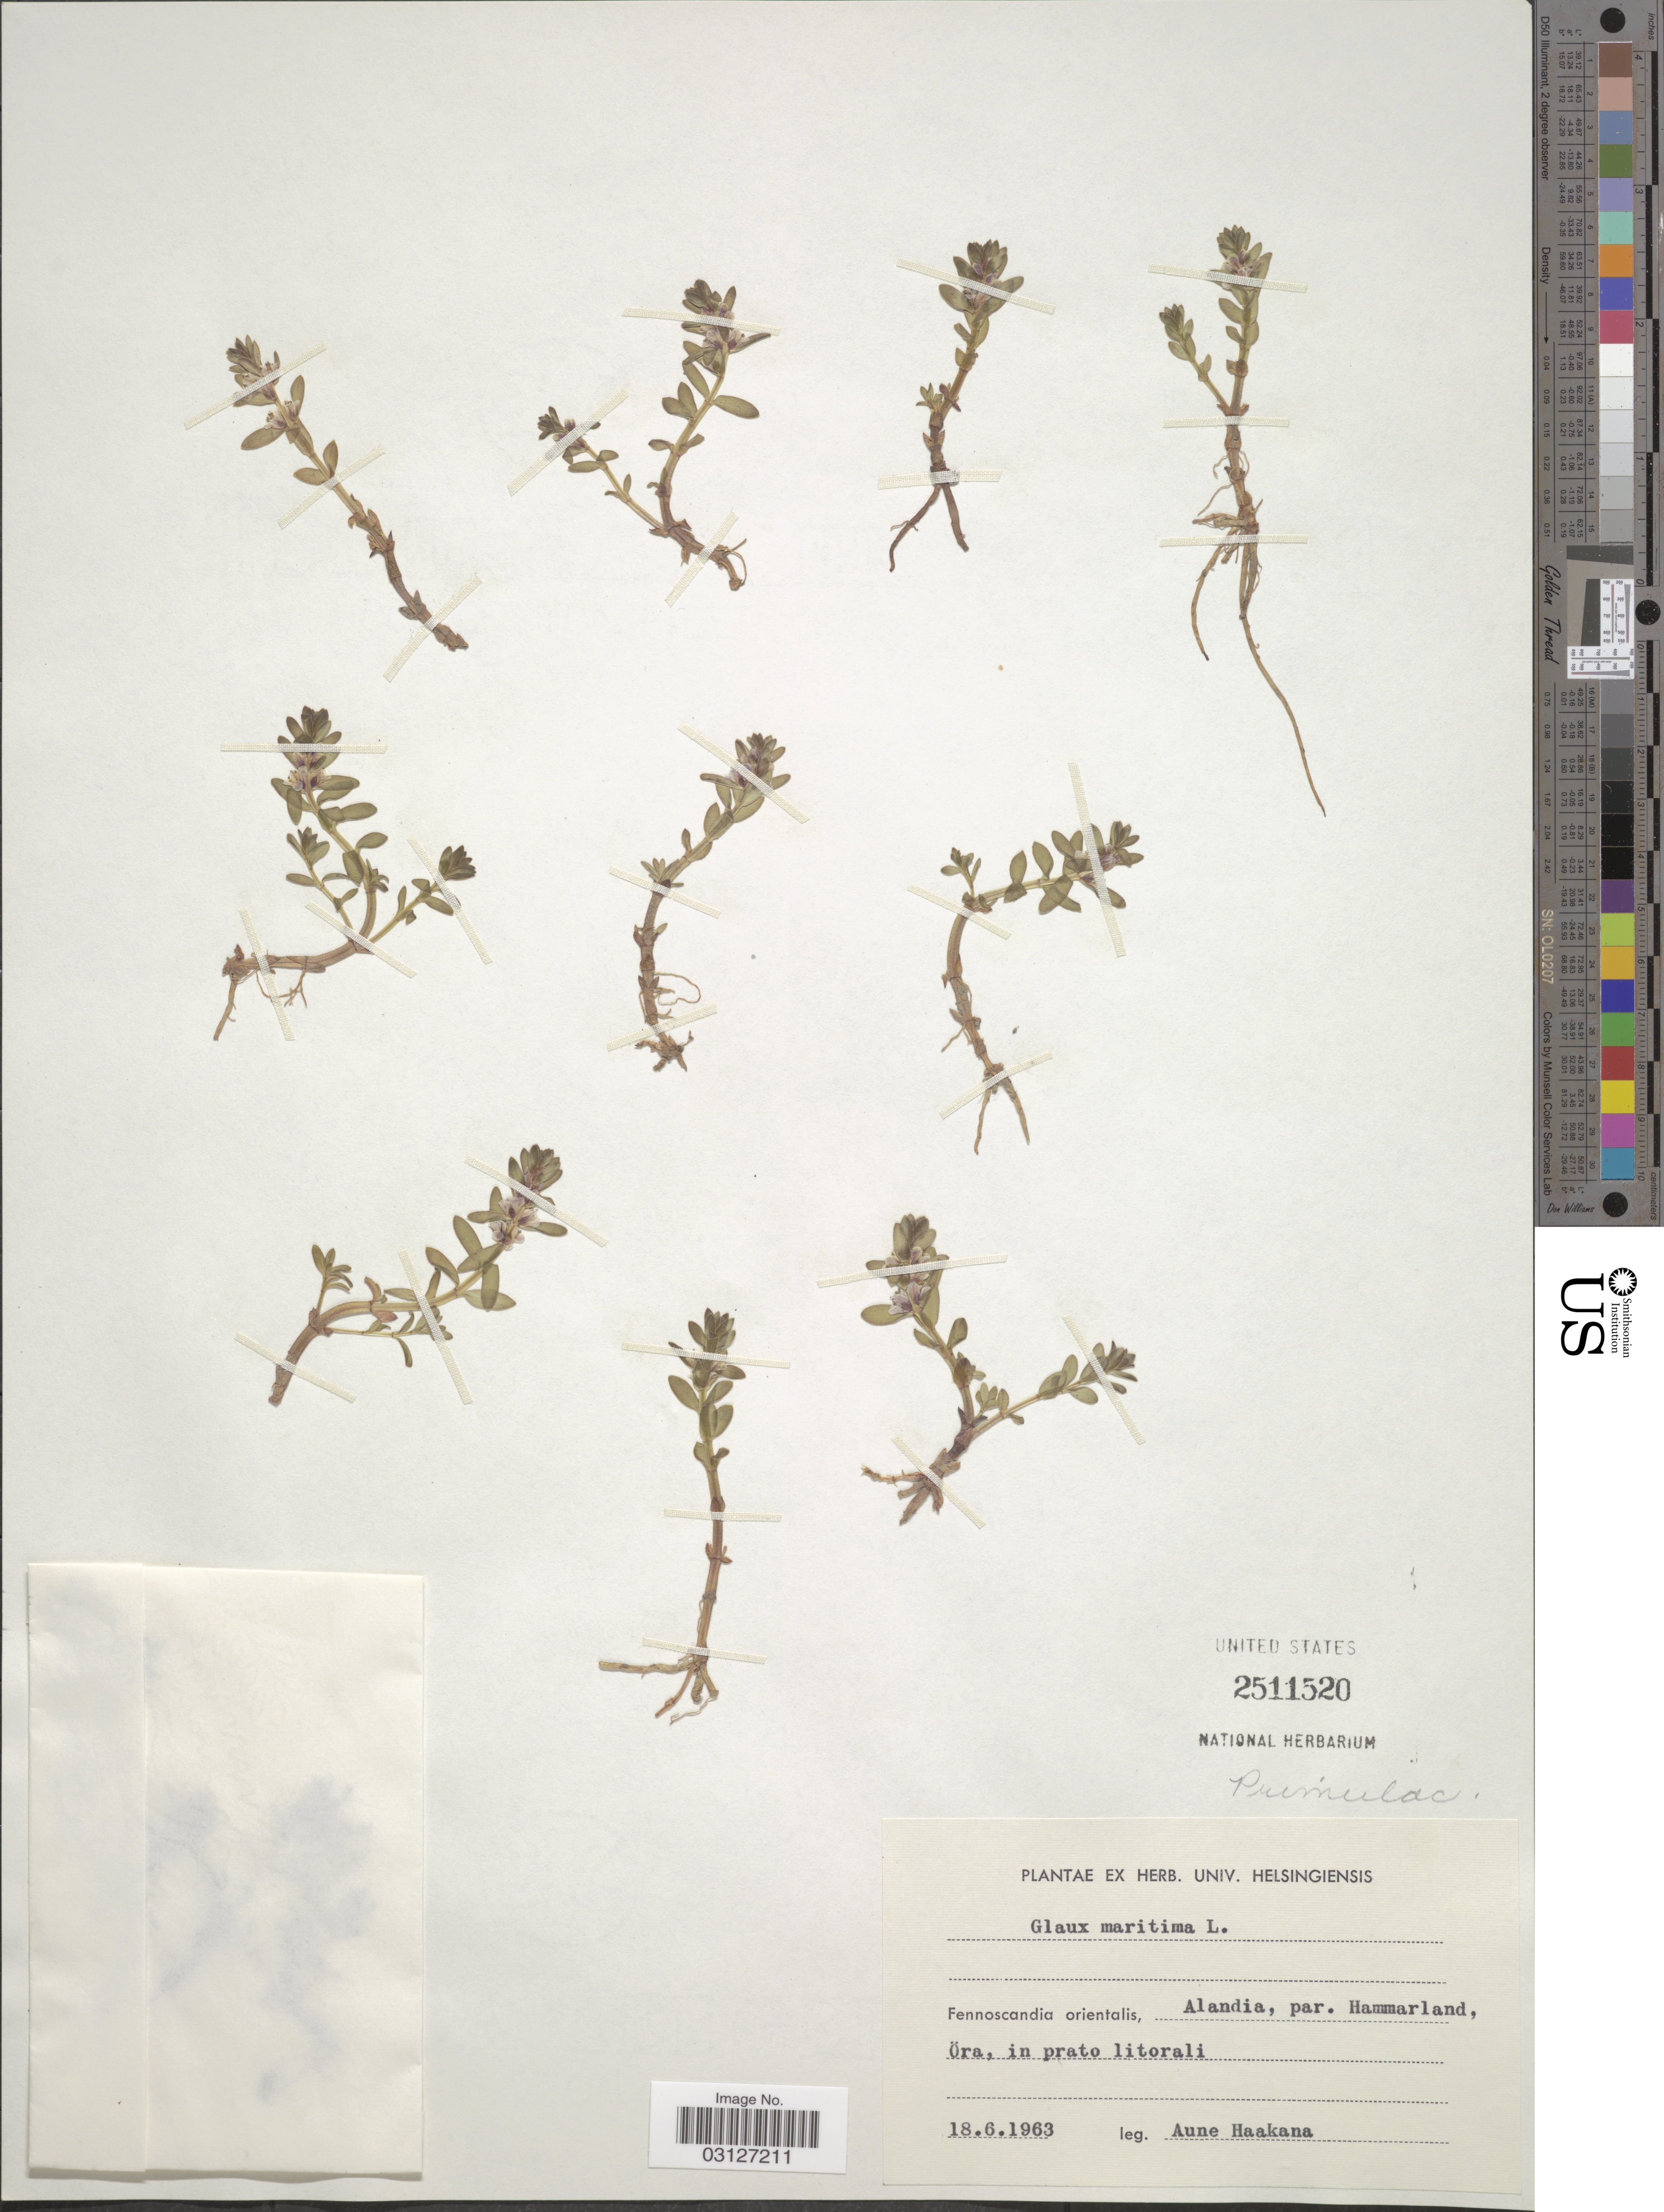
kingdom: Plantae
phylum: Tracheophyta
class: Magnoliopsida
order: Ericales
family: Primulaceae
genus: Glaux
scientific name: Glaux maritima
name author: L.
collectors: A. Haakana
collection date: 1963-06-18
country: Finland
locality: Fennoscandia orientalis, Alandia, par. Hammarland, Öra, in prato litorali.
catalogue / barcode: US 2511520